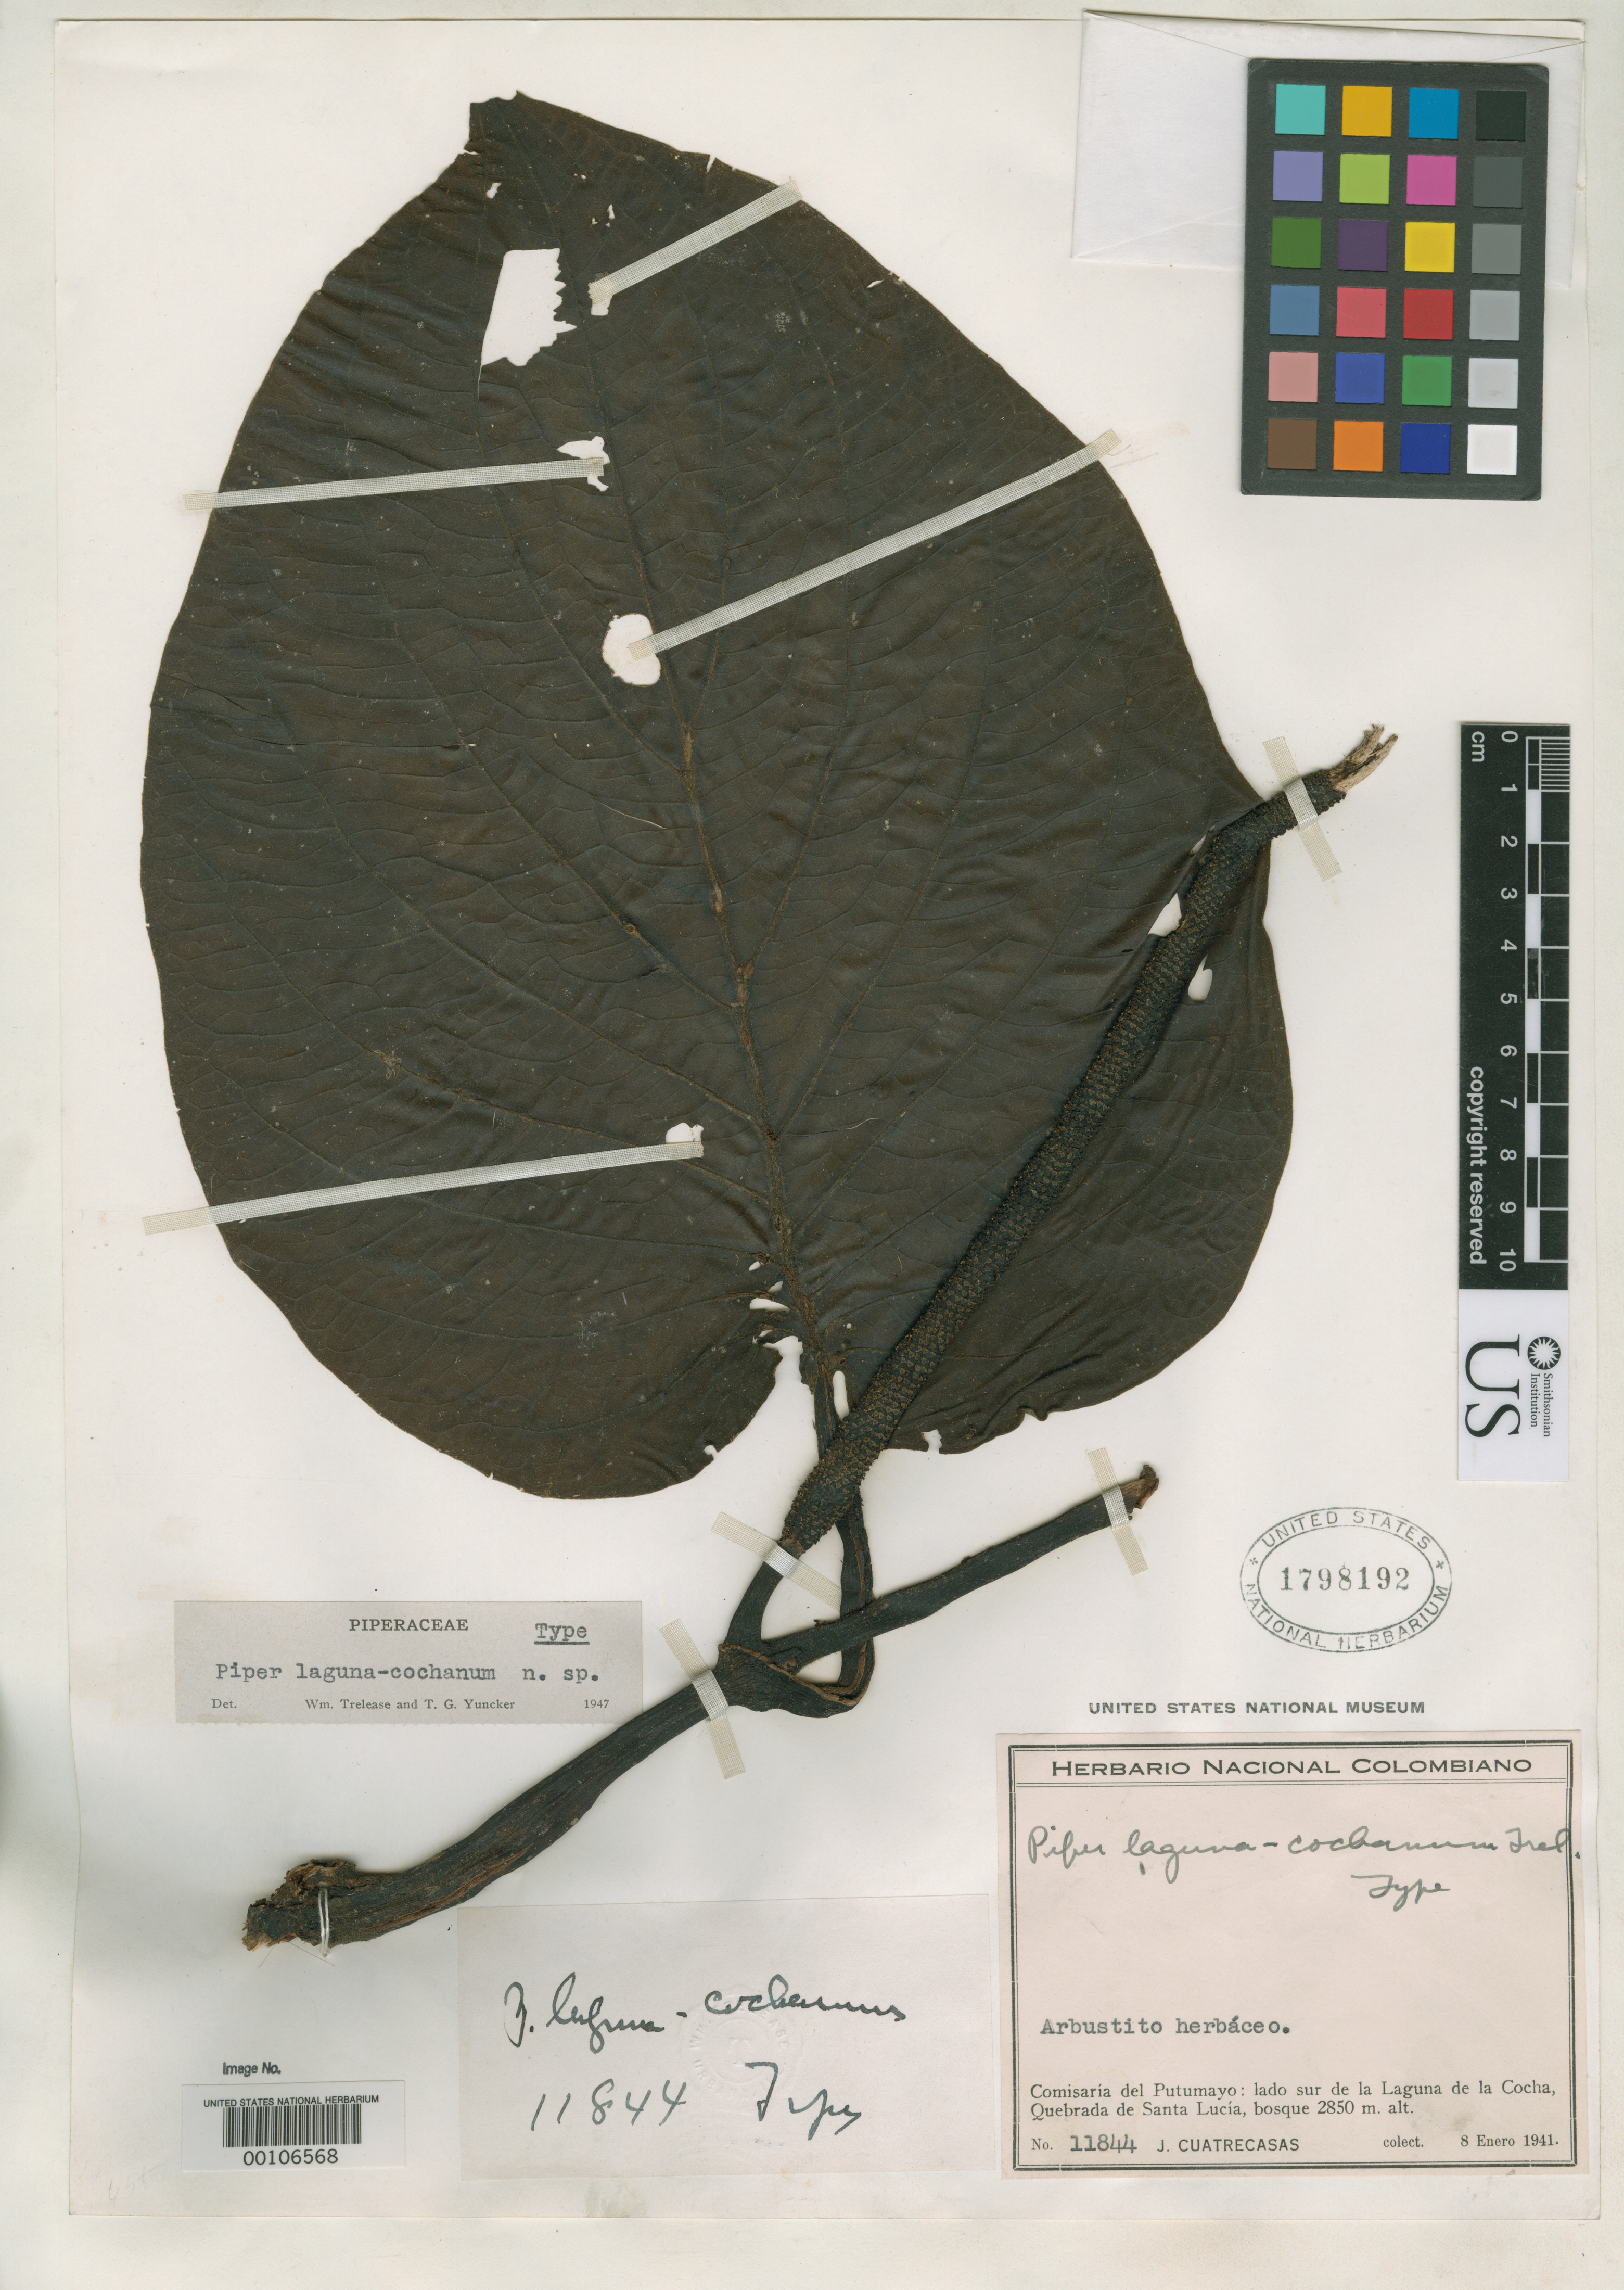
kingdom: Plantae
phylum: Tracheophyta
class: Magnoliopsida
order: Piperales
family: Piperaceae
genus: Piper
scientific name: Piper laguna-cochanum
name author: Trel. & Yunck.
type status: Holotype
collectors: J. Cuatrecasas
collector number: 11844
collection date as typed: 08 Jan 1941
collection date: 1941-01-08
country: Colombia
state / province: Putumayo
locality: Laguna de La Cocha, Quebrada de Santa Lucia.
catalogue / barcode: US 1798192